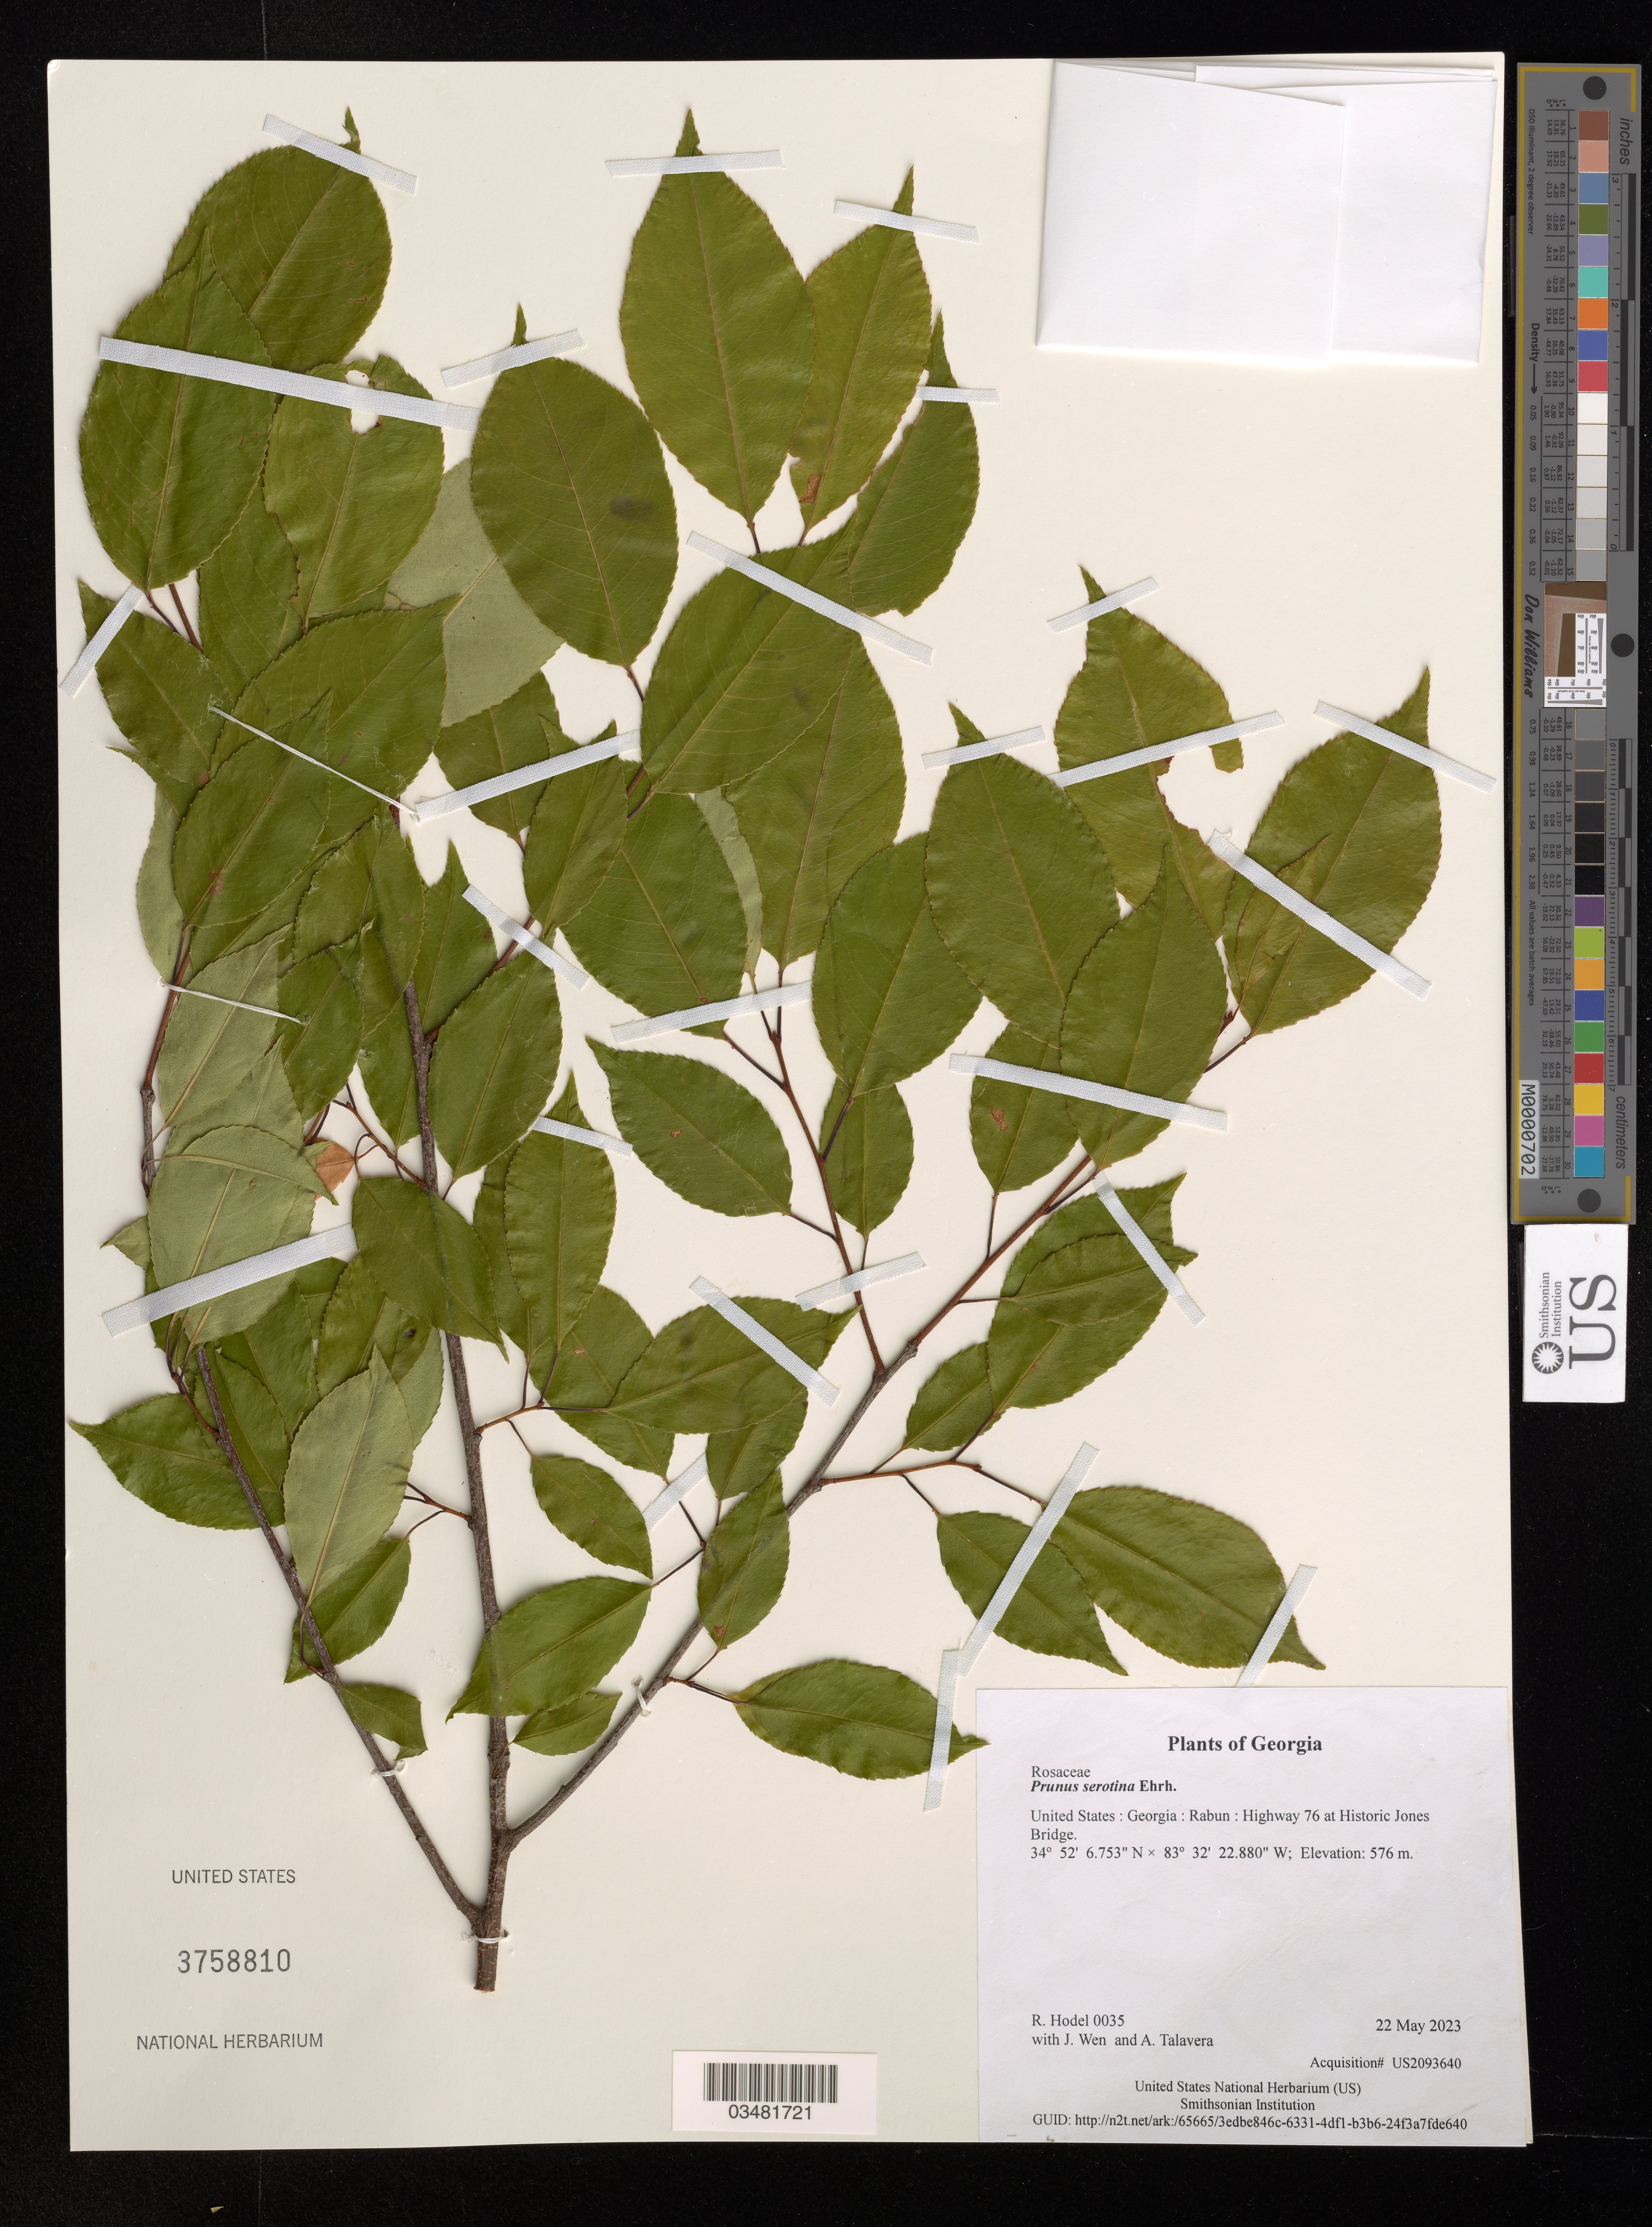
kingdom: Plantae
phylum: Tracheophyta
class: Magnoliopsida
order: Rosales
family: Rosaceae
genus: Prunus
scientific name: Prunus serotina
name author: Ehrh.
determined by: Hodel, Richard G. J.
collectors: R. Hodel, J. Wen & A. Talavera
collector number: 0035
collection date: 2023-05-22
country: United States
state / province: Georgia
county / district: Rabun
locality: Highway 76 at Historic Jones Bridge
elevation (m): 576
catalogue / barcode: US 3758810